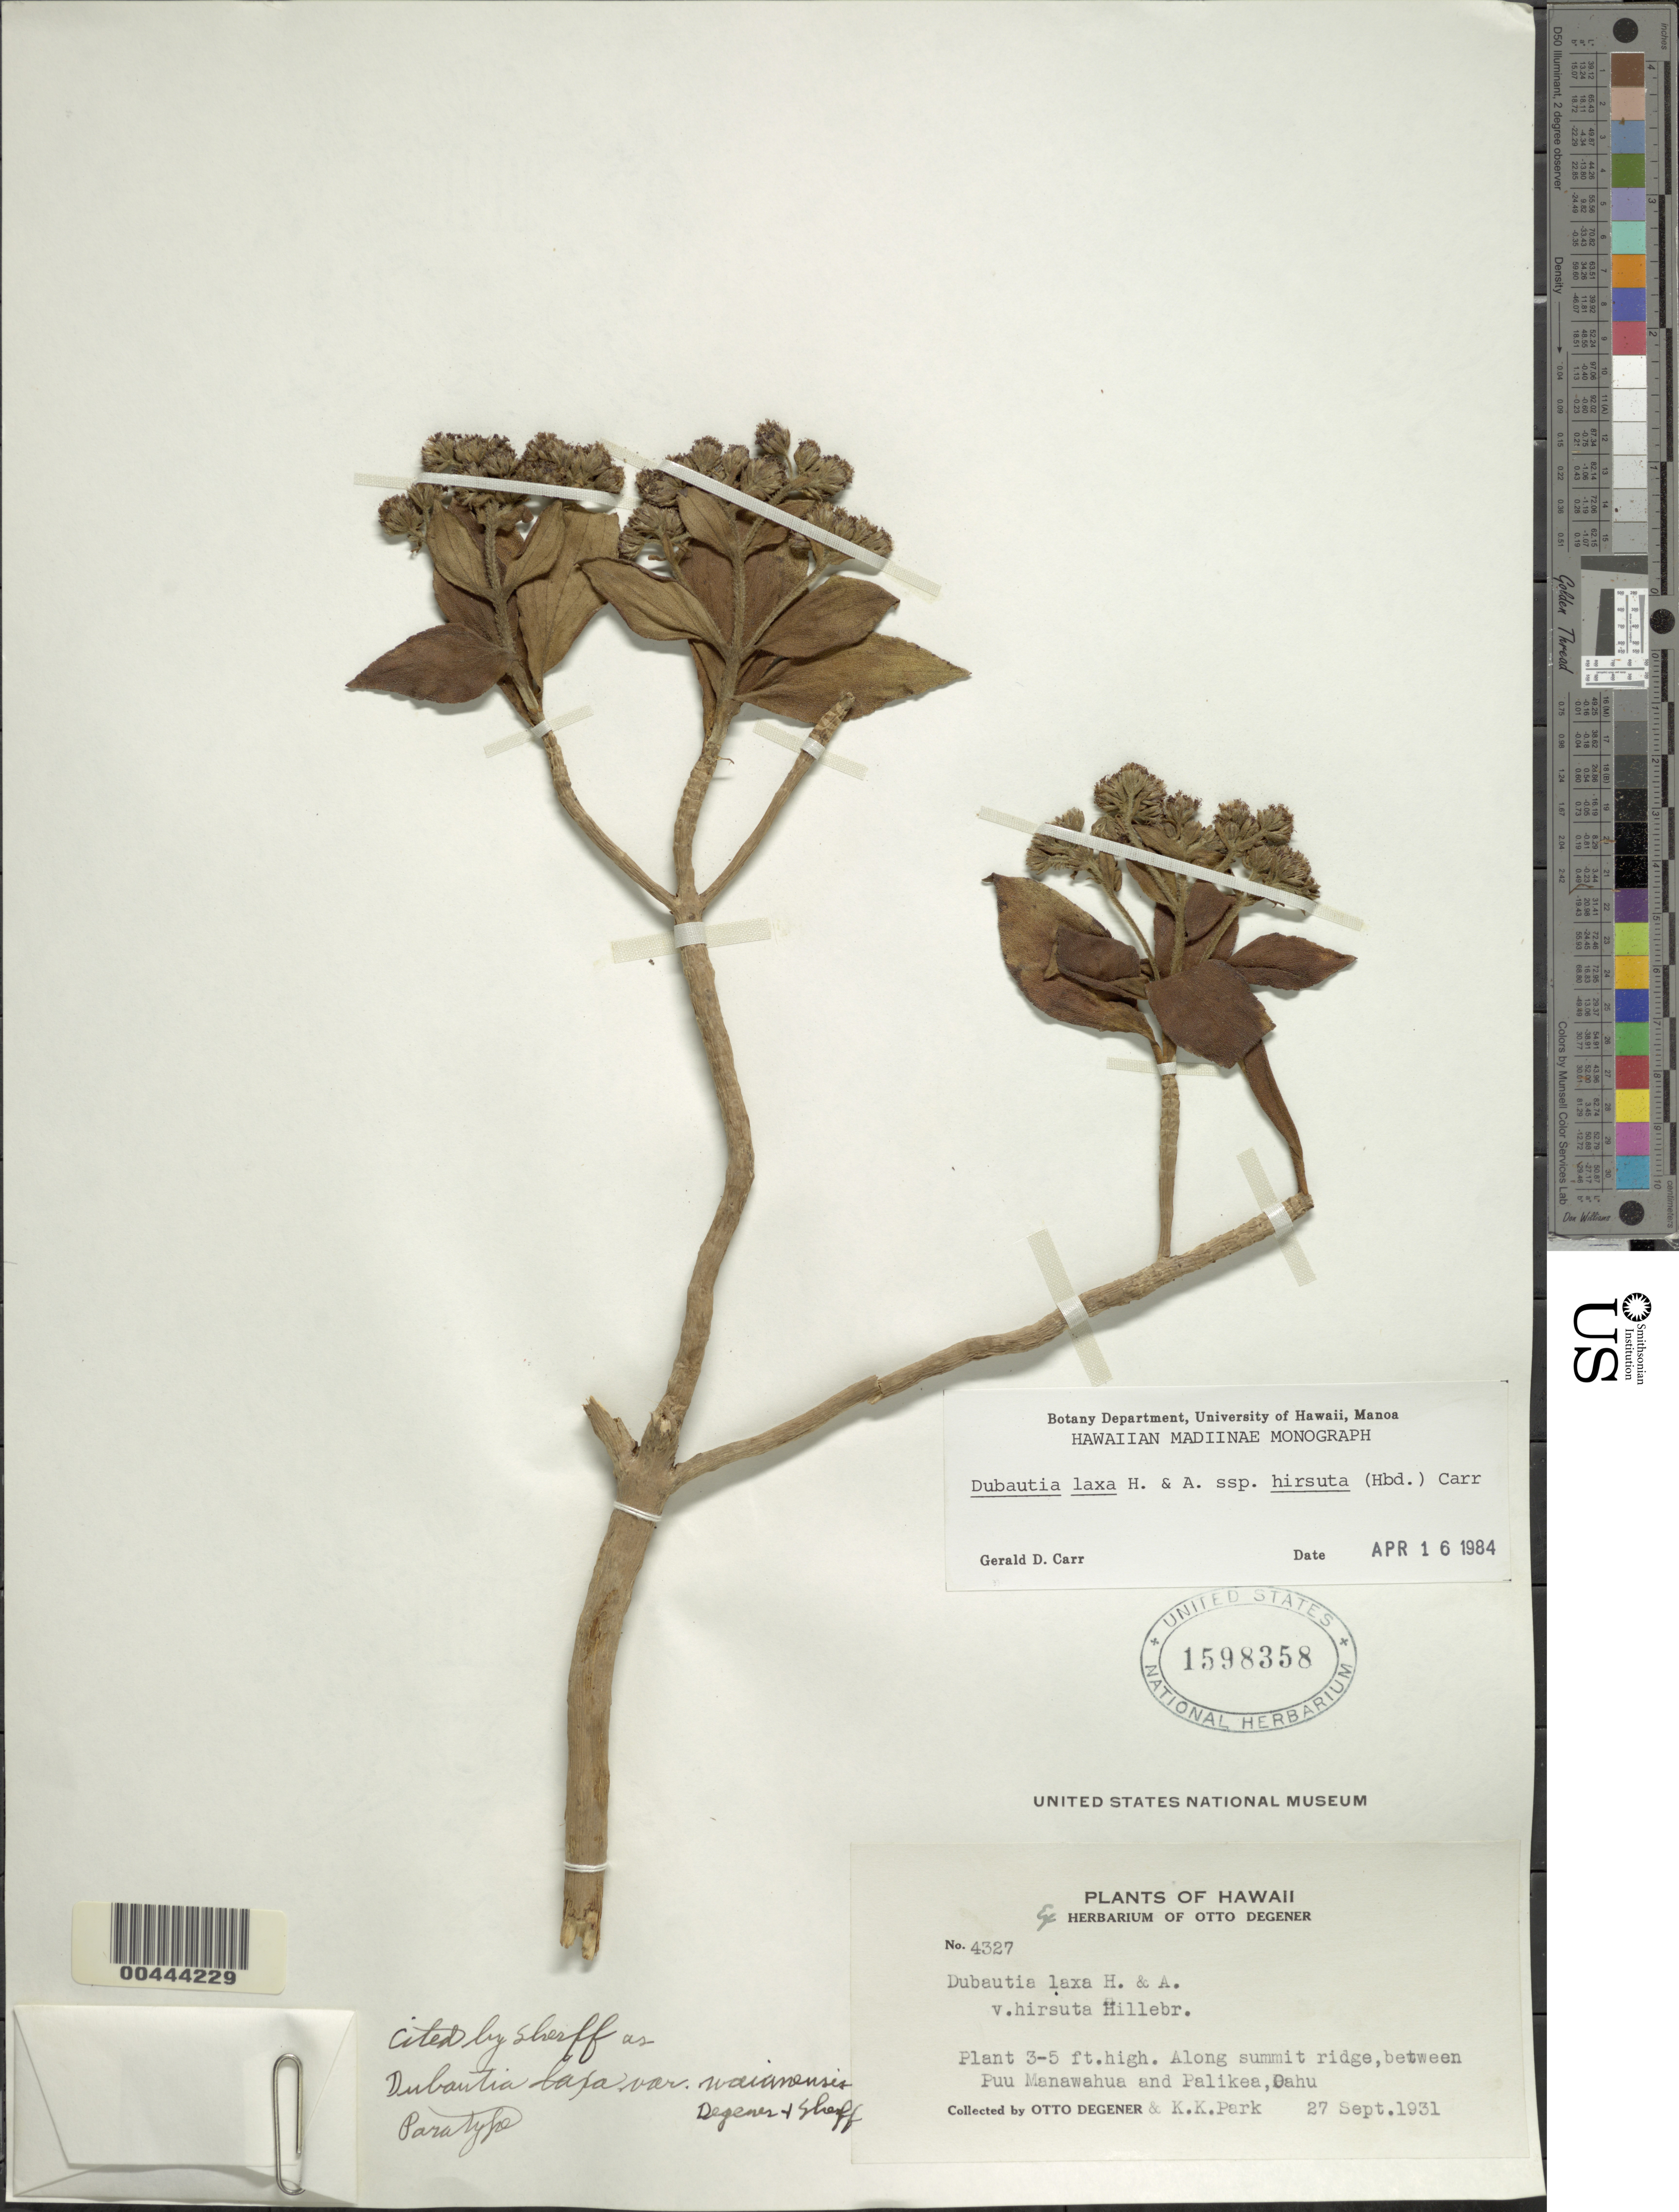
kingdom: Plantae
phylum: Tracheophyta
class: Magnoliopsida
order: Asterales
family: Asteraceae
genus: Dubautia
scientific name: Dubautia laxa subsp. hirsuta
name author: (Hillebr.) G.D. Carr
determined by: Carr, G. D.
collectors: O. Degener & K. Park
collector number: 4327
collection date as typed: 27 Sep 1931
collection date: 1931-09-27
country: United States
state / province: Hawaii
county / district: Honolulu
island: Oahu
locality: Along summit ridge, between Puu Manawahua and Palikea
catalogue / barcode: US 1598358